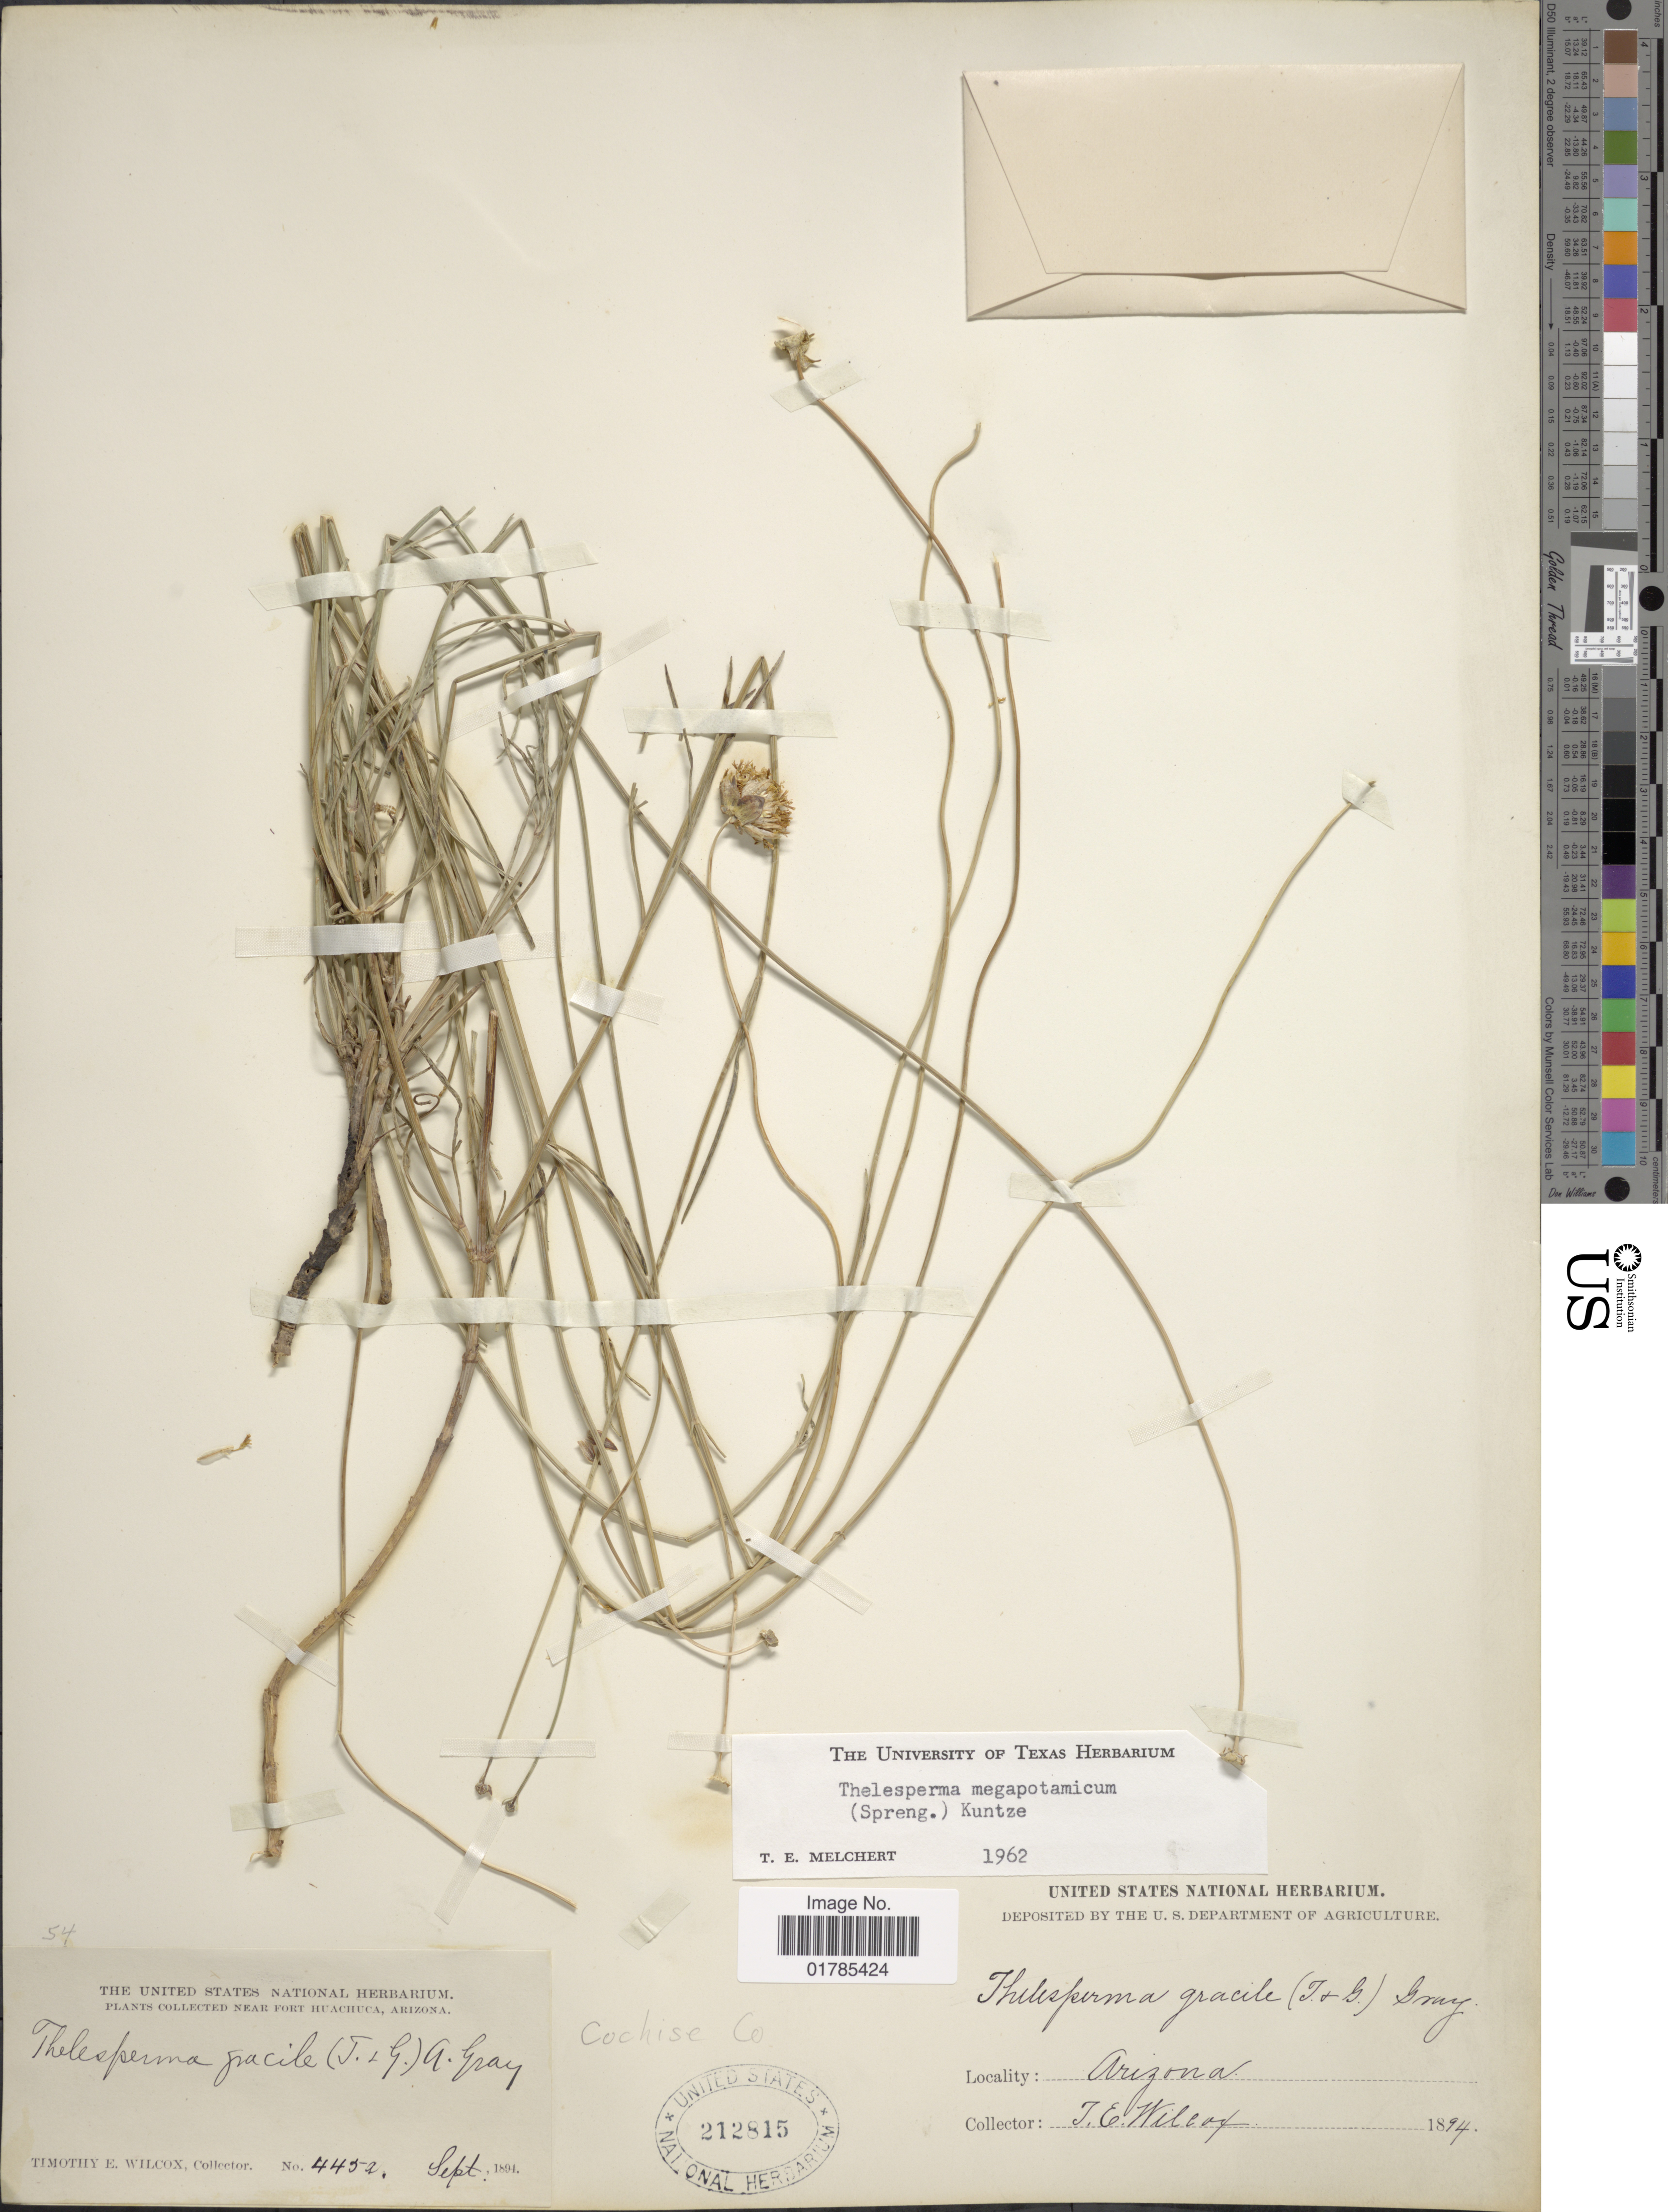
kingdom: Plantae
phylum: Tracheophyta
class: Magnoliopsida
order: Asterales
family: Asteraceae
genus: Thelesperma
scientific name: Thelesperma megapotamicum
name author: (Spreng.) Herter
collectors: T. E. Wilcox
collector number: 445a*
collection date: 1894-09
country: United States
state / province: Arizona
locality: Near Port Huachuca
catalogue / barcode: US 212815